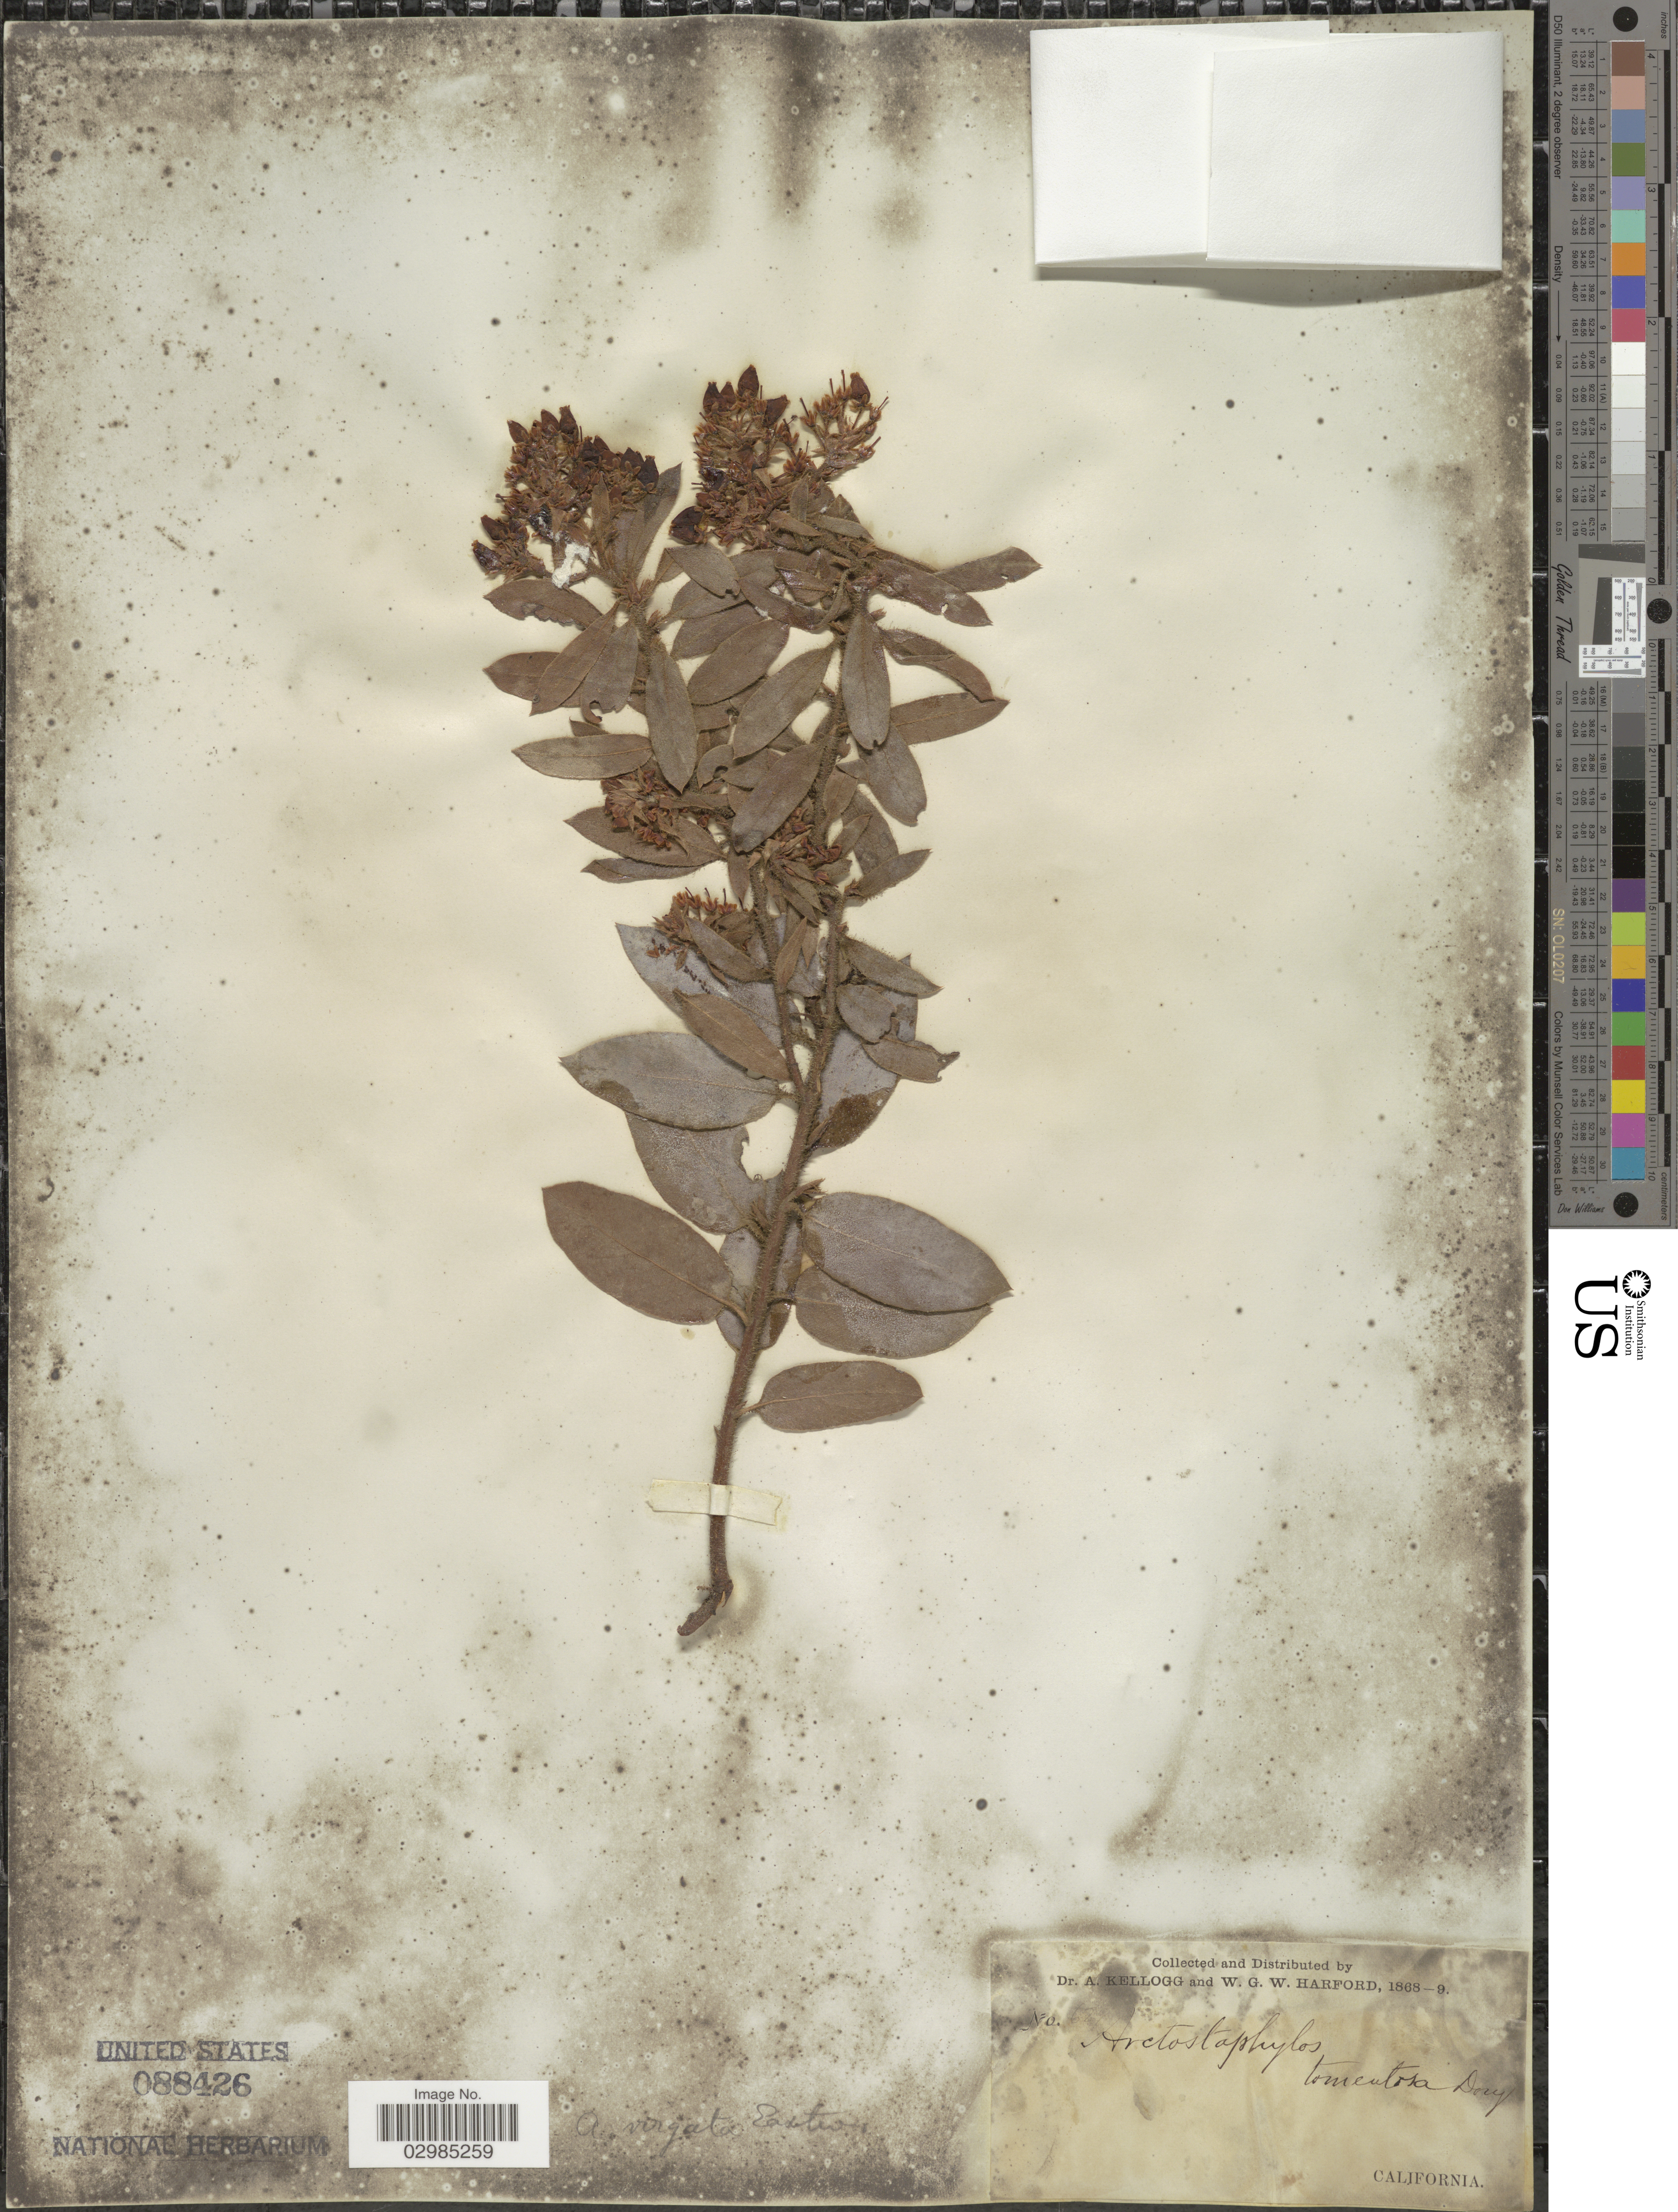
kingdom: Plantae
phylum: Tracheophyta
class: Magnoliopsida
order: Ericales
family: Ericaceae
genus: Arctostaphylos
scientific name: Arctostaphylos vestita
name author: Eastw. in Sarg.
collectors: A. Kellogg & W. G. W. Harford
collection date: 1868/1869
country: United States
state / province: California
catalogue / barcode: US 88426